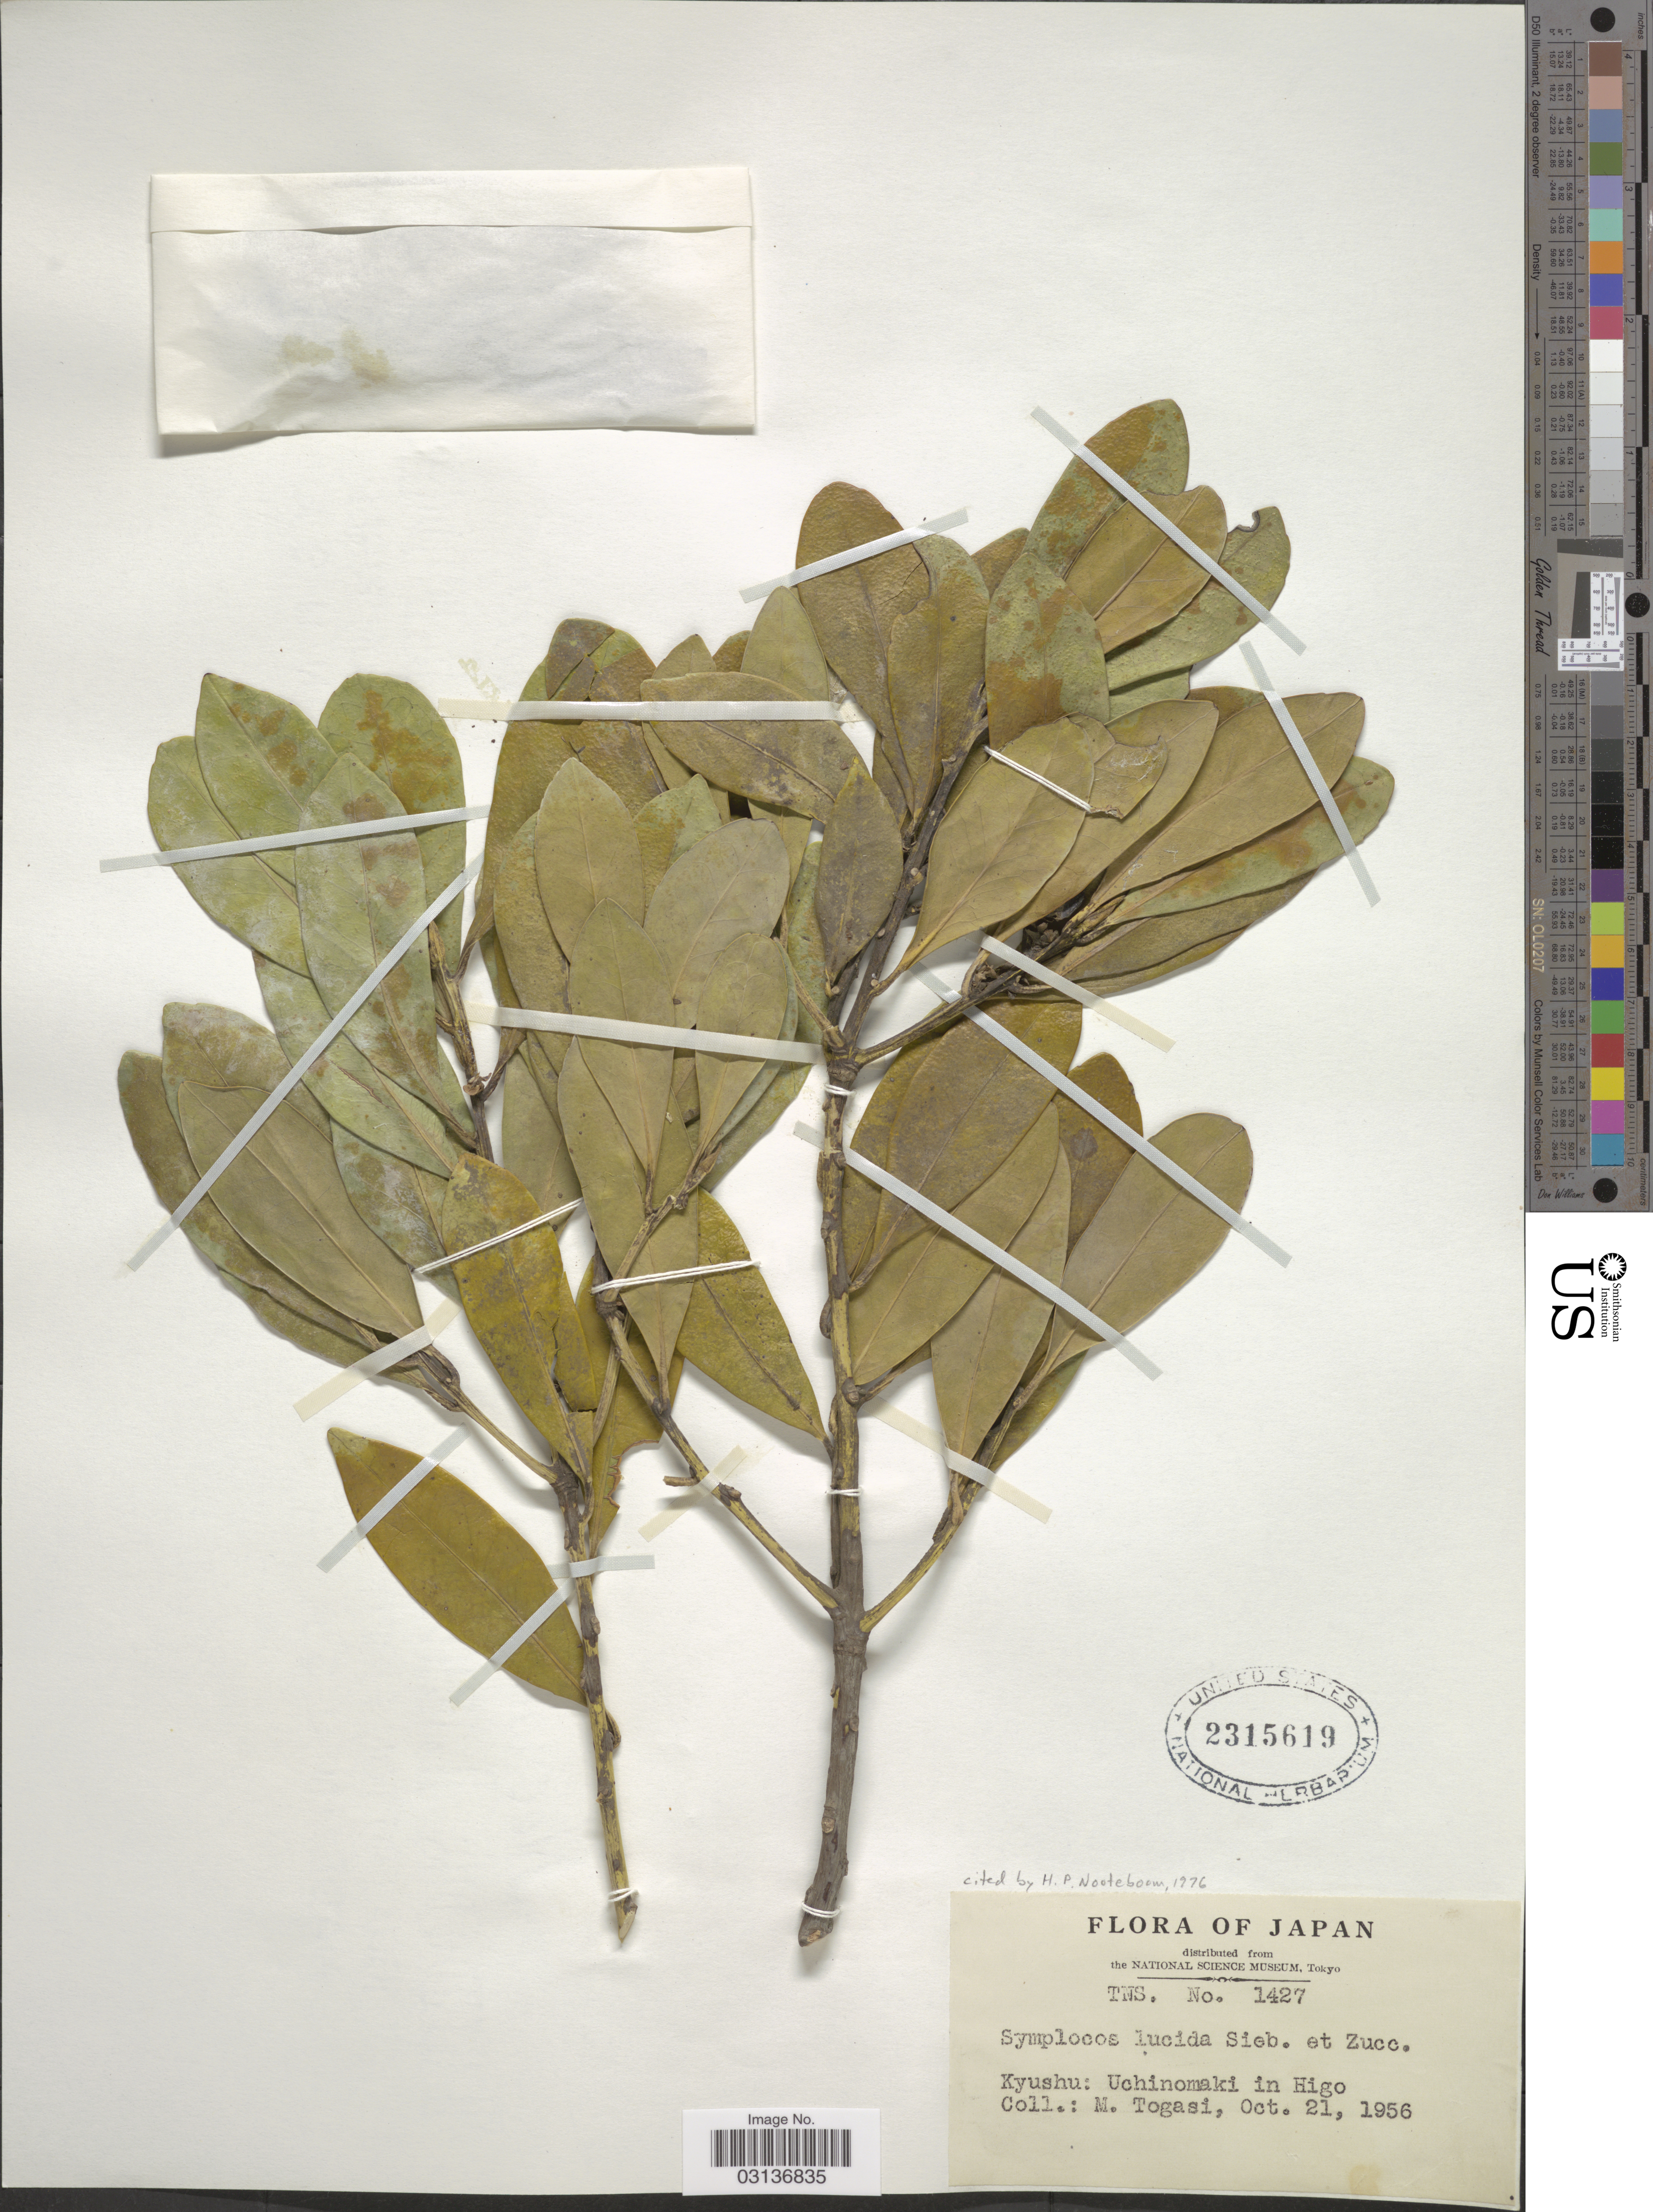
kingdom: Plantae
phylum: Tracheophyta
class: Magnoliopsida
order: Ericales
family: Symplocaceae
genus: Symplocos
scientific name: Symplocos lucida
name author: (Thurb.) Siebold & Zucc.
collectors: M. Togasi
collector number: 1427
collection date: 1956-10-21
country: Japan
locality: Kyushu: Uchinomaki in Higo.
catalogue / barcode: US 2315619